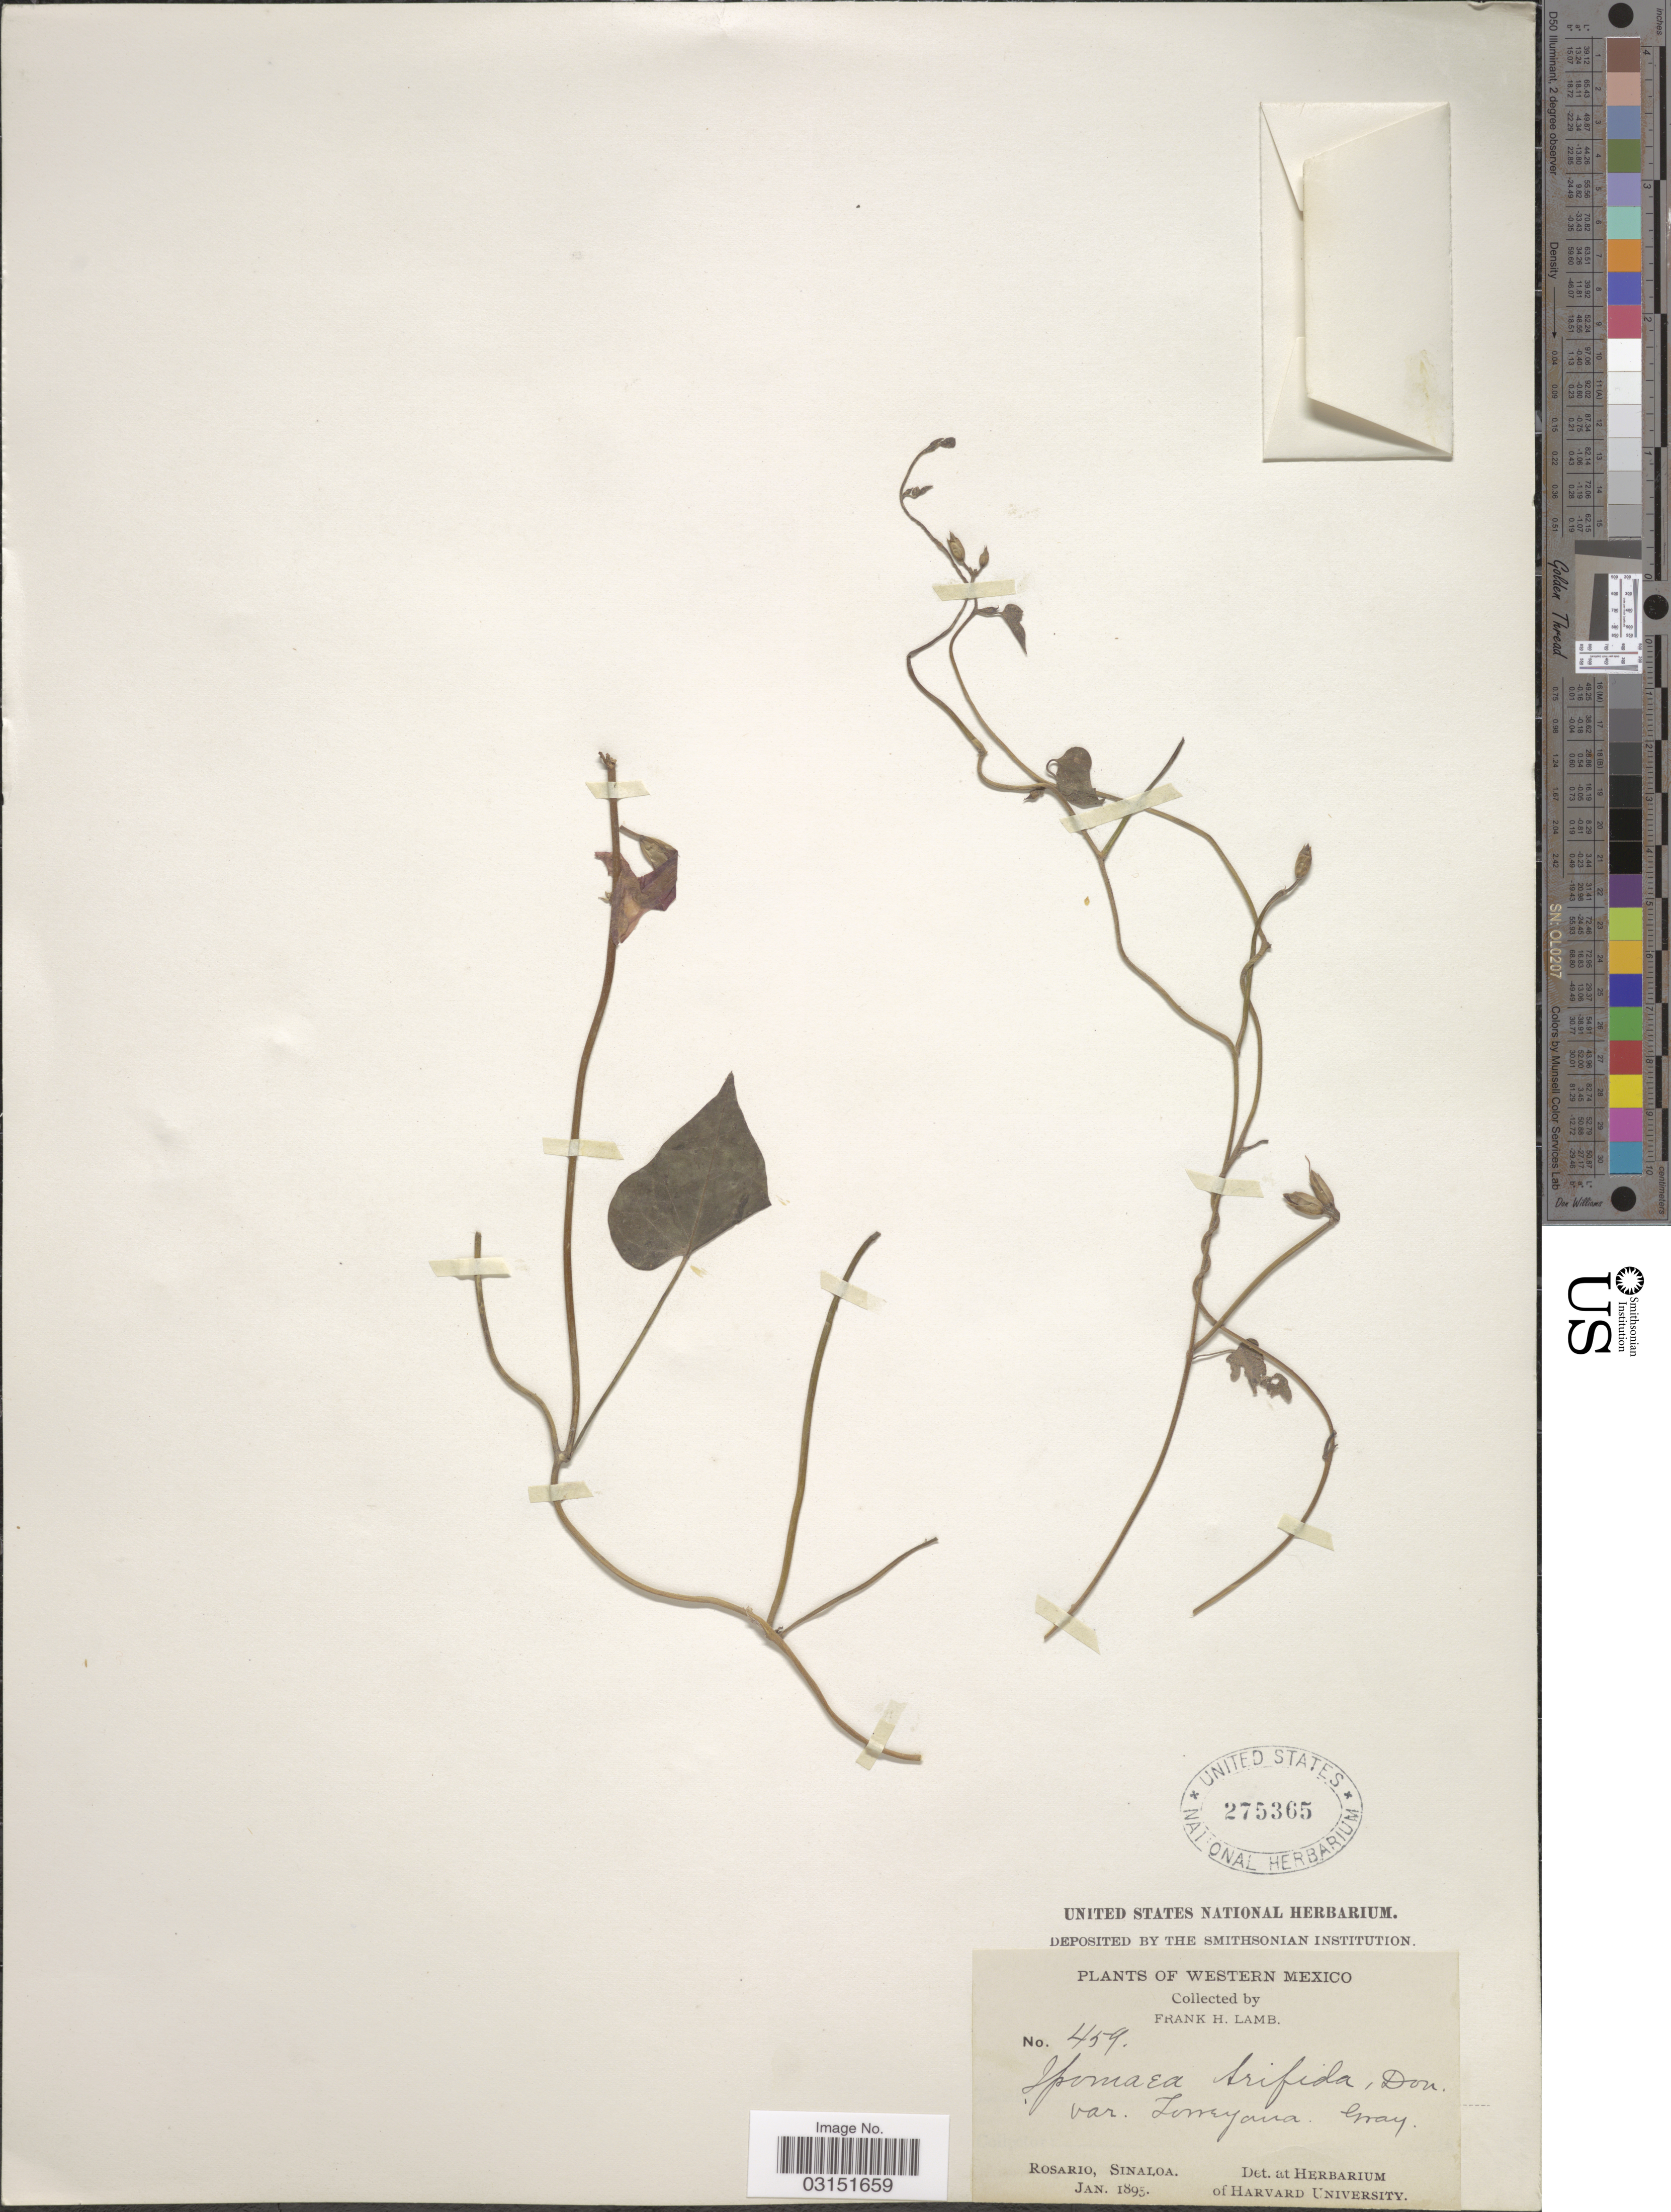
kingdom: Plantae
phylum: Tracheophyta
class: Magnoliopsida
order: Solanales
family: Convolvulaceae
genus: Ipomoea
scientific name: Ipomoea trifida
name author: (Kunth) G. Don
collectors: F. H. Lamb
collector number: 459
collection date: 1895-01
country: Mexico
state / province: Sinaloa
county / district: Rosario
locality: El Rosario.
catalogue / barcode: US 275365